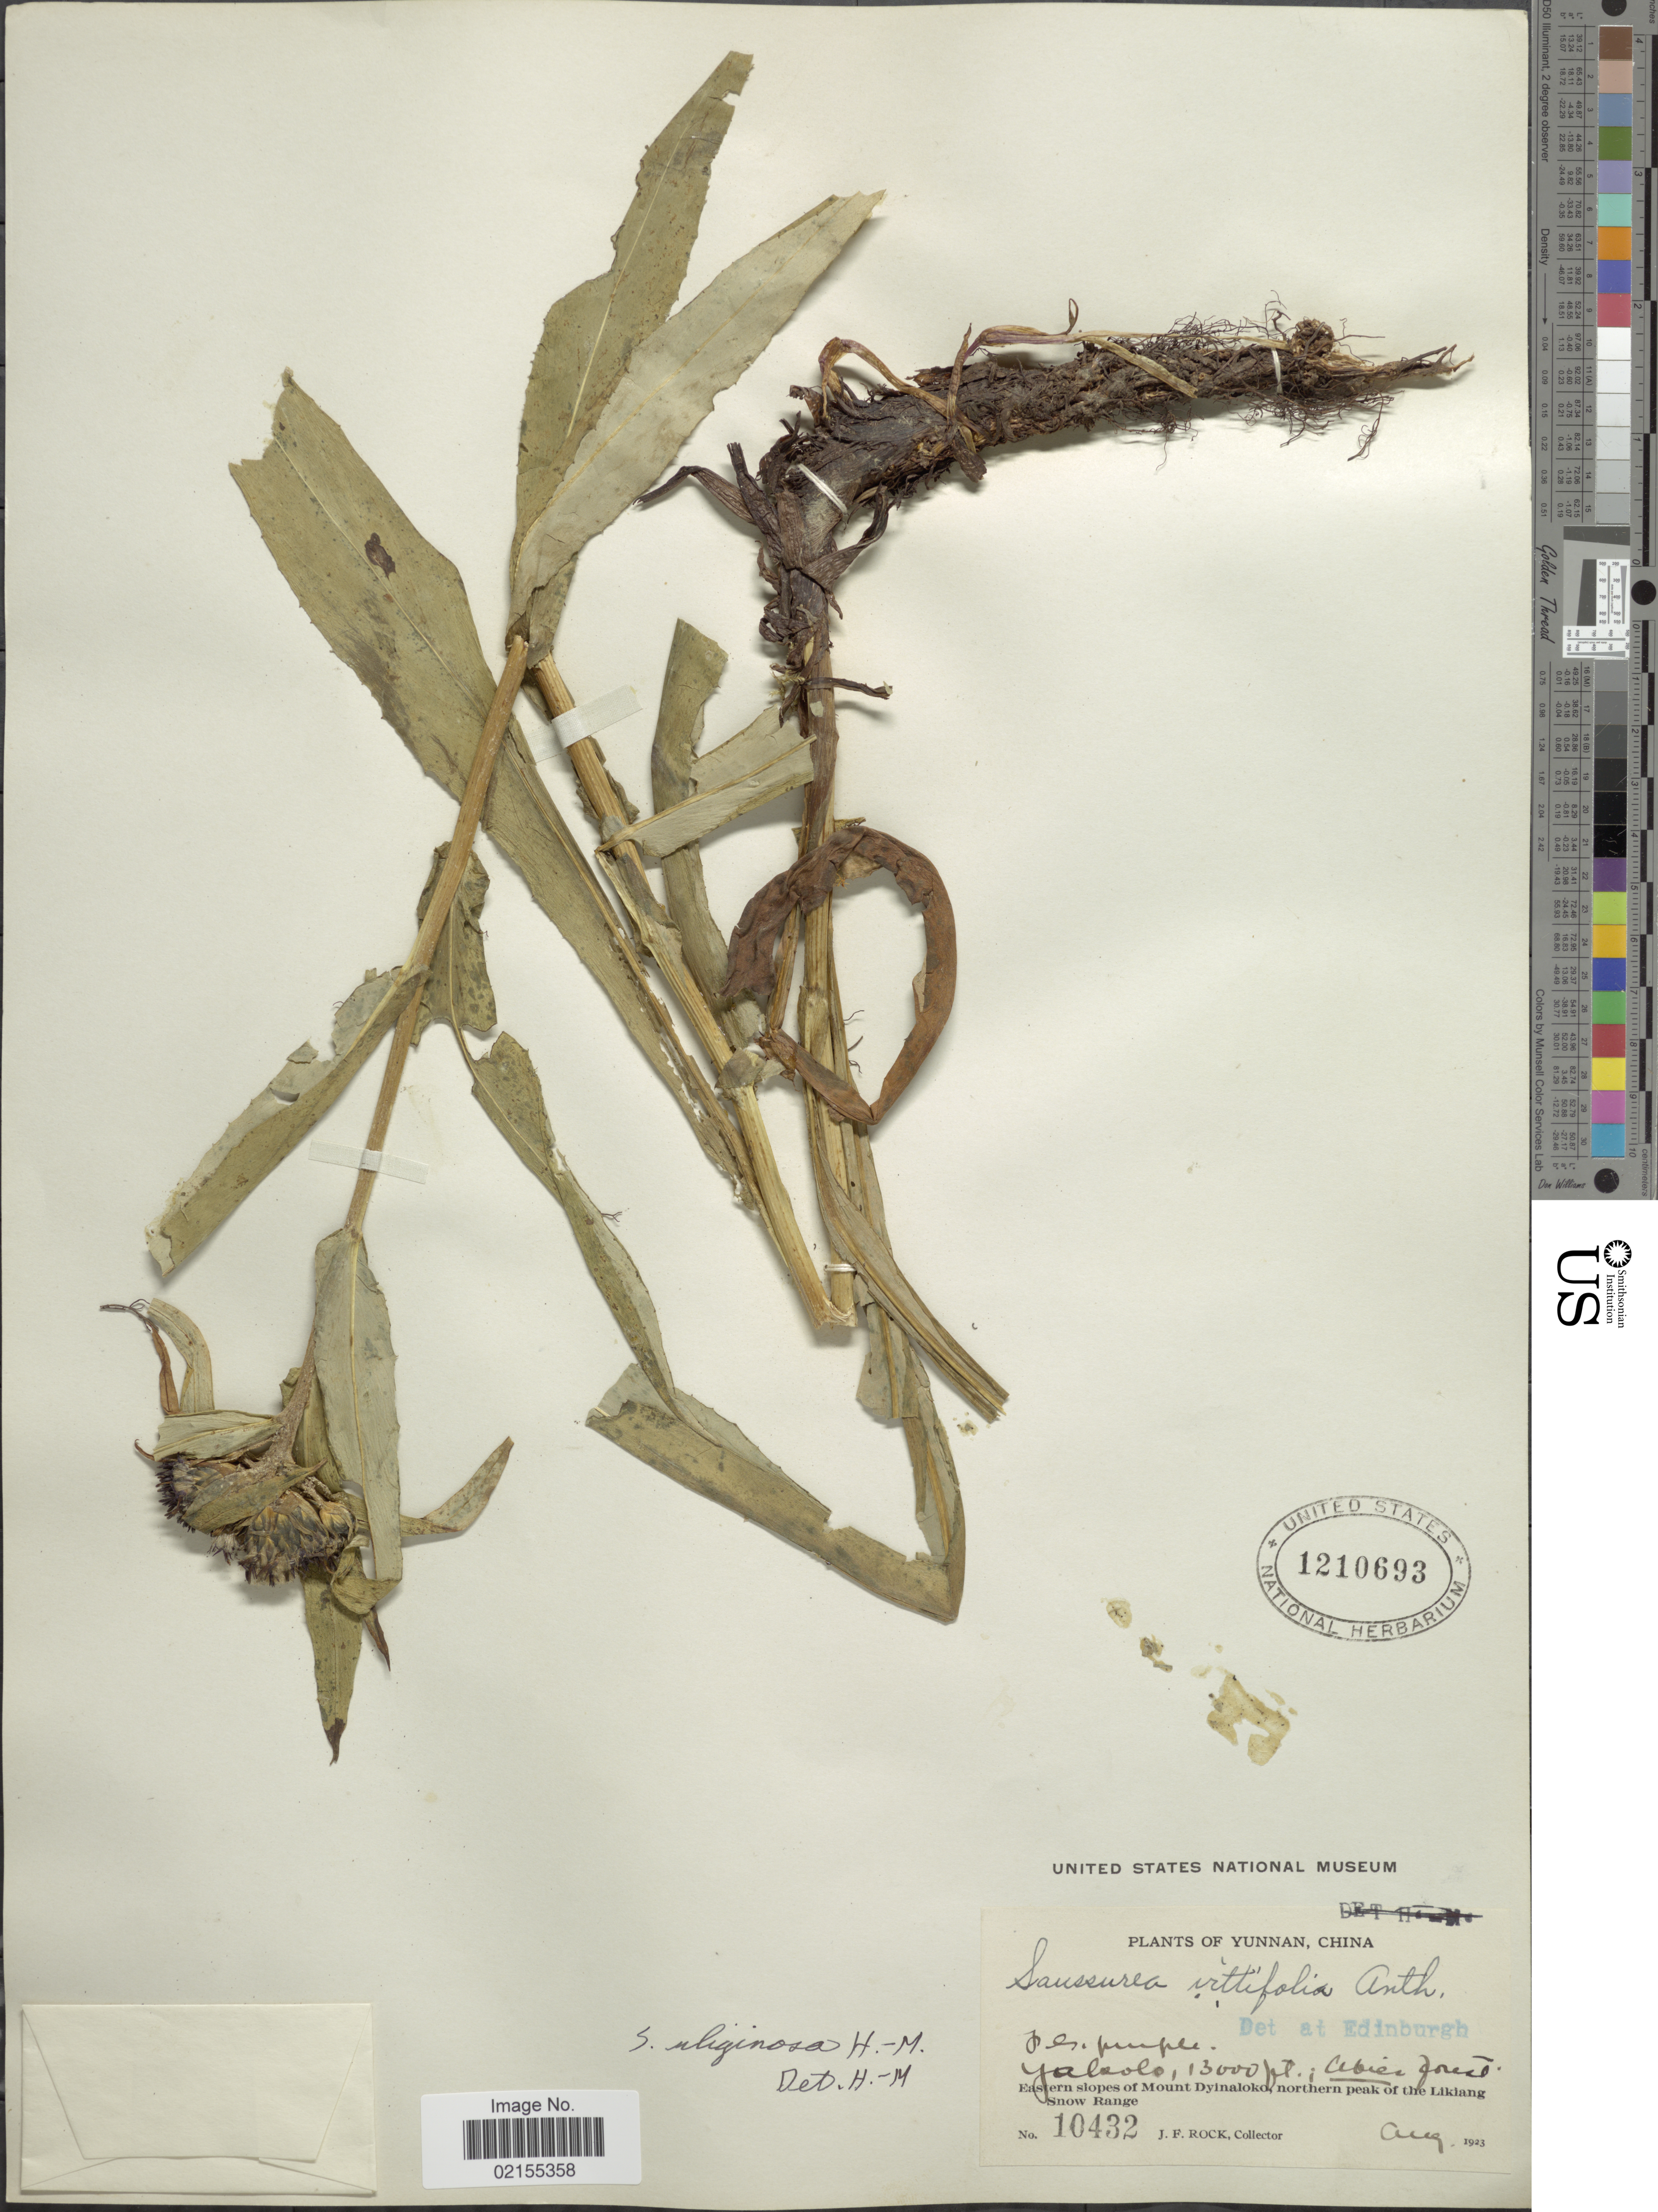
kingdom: Plantae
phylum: Tracheophyta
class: Magnoliopsida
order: Asterales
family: Asteraceae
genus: Saussurea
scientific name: Saussurea uliginosa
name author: Hand.-Mazz.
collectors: J. Rock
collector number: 10432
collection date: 1923-08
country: China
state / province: Yunnan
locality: Yalsolo, Eastern slopes of Mount Dyinaloko, northern peak of the Likiang Snow Range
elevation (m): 3962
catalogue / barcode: US 1210693